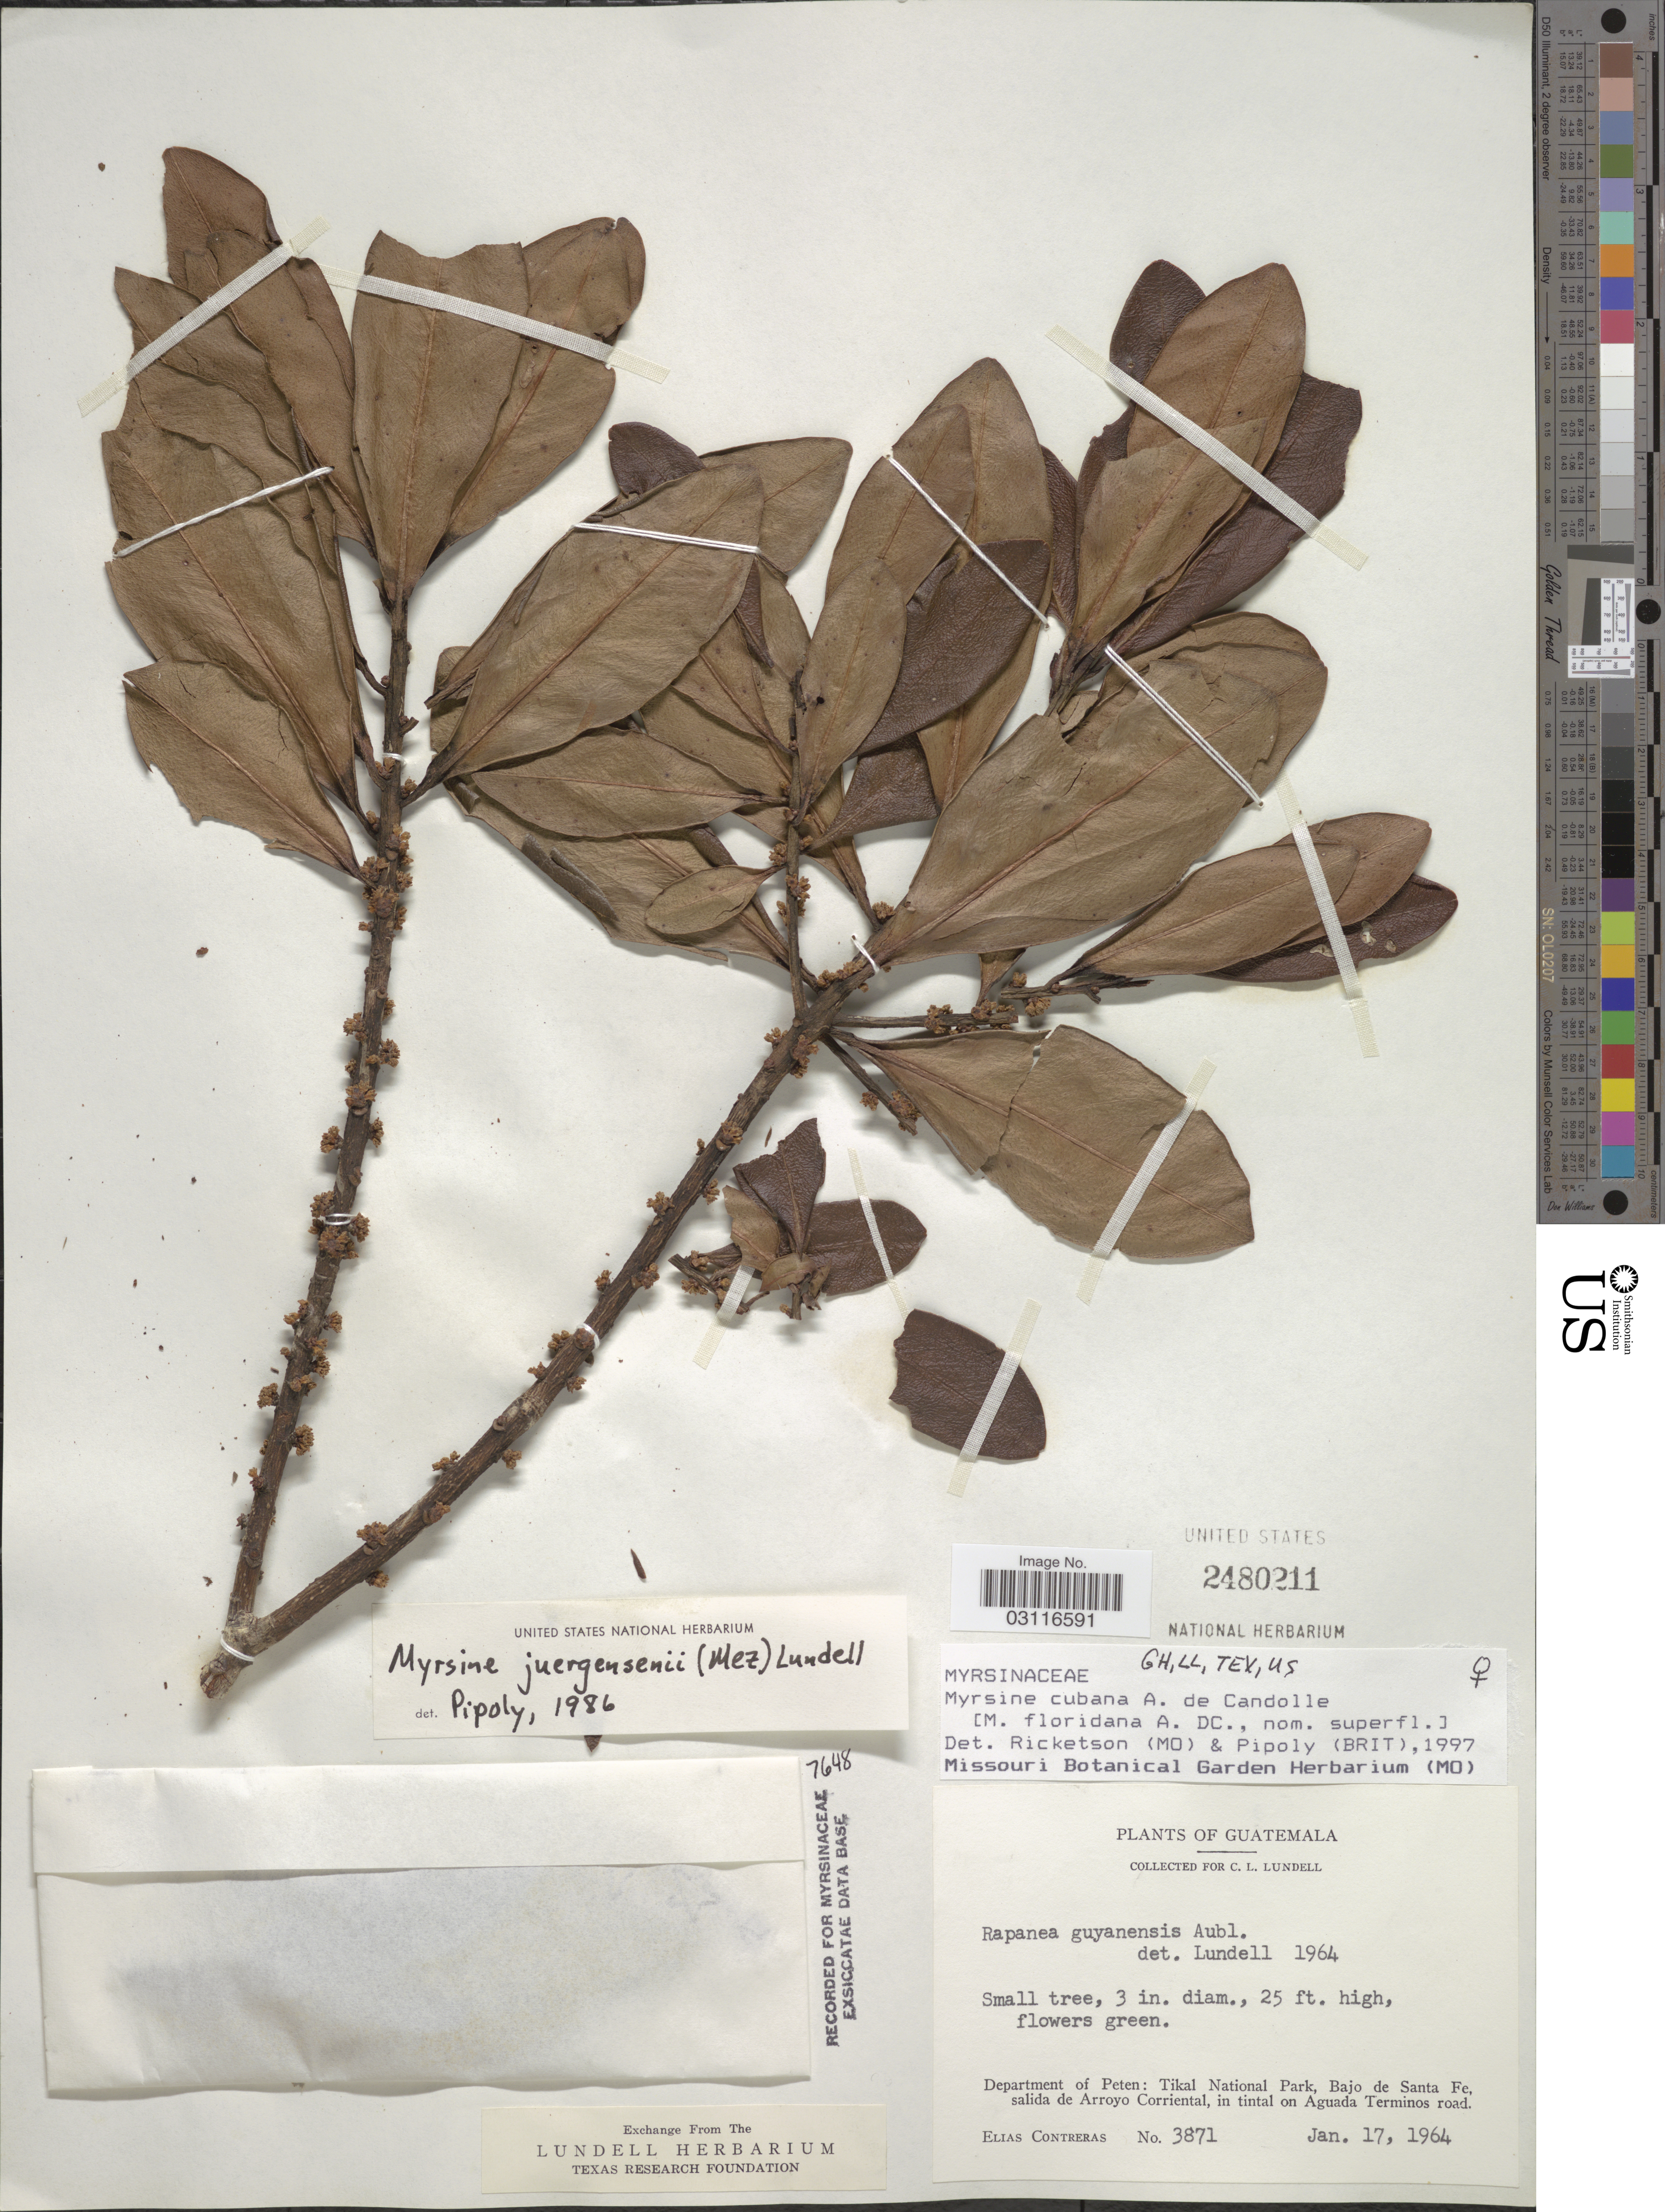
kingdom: Plantae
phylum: Tracheophyta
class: Magnoliopsida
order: Ericales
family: Primulaceae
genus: Myrsine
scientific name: Myrsine cubana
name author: A. DC.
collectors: E. Contreras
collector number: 3871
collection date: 1964-01-17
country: Guatemala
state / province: El Petén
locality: Department of Peten: Tikal National Park, Bajo de Santa Fe, salida de Arroyo Corriental, in tintal on Aguada Terminos road.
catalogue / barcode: US 2480211